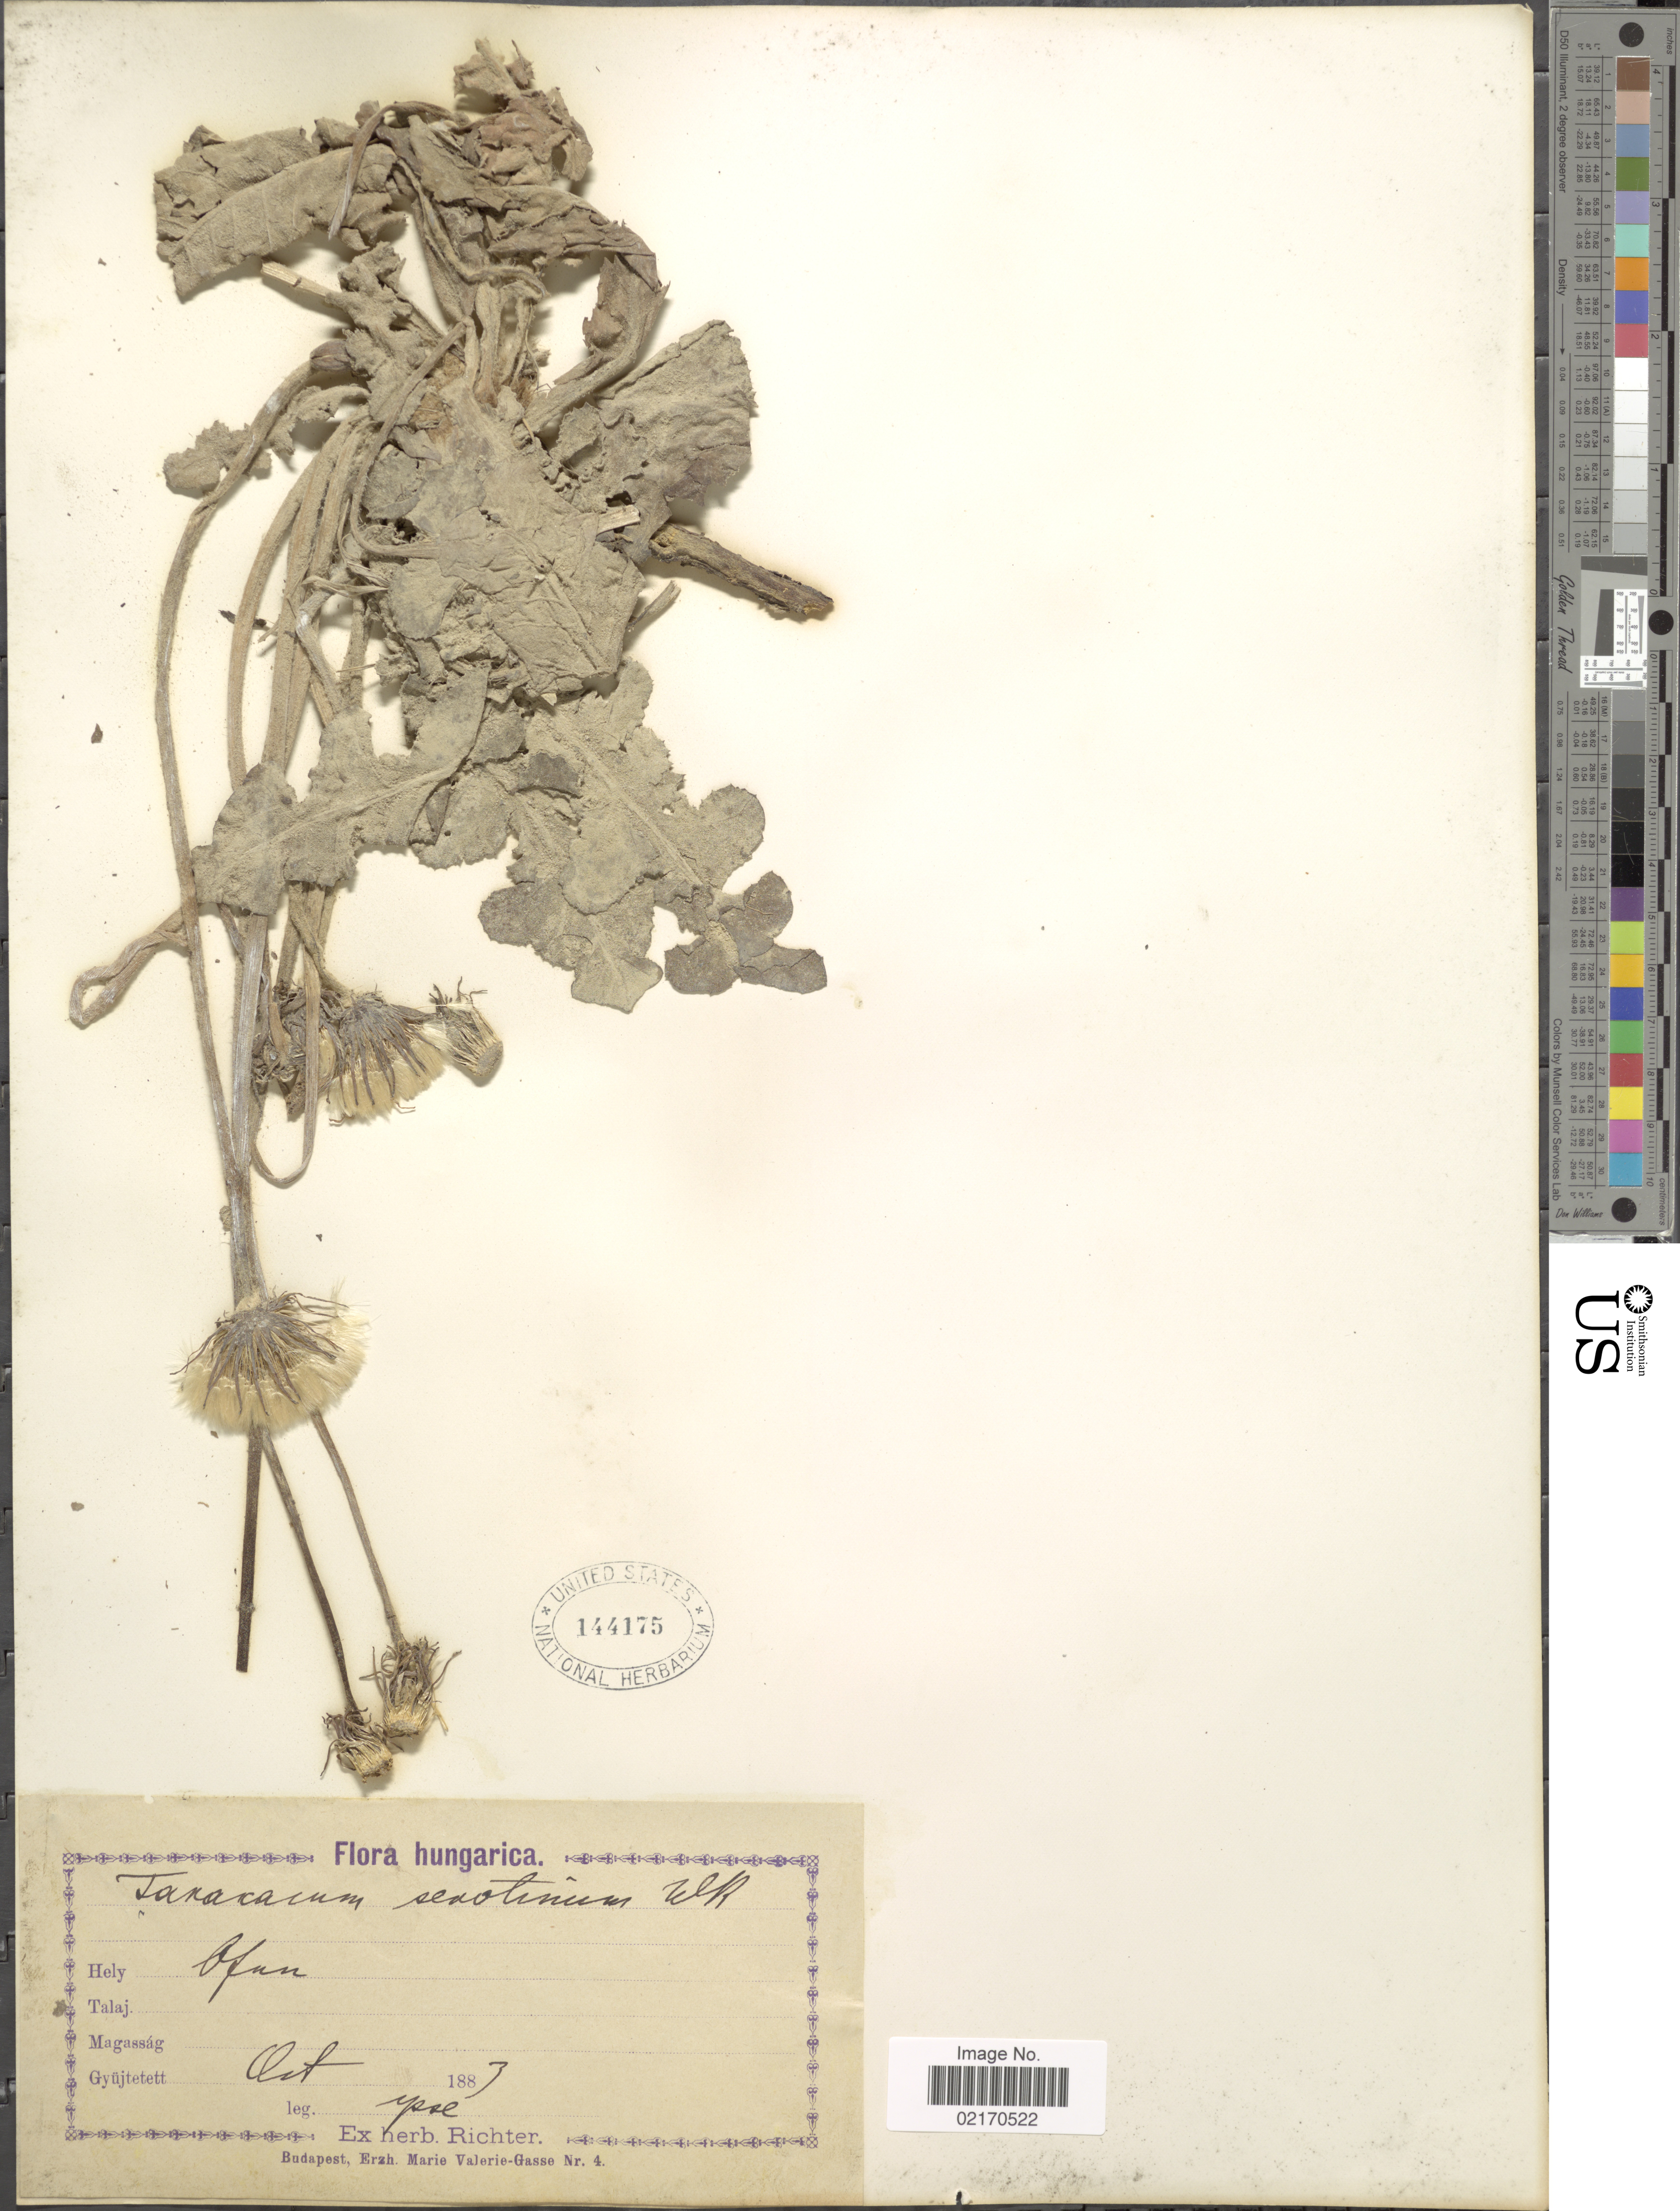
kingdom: Plantae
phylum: Tracheophyta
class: Magnoliopsida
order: Asterales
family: Asteraceae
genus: Taraxacum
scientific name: Taraxacum serotinum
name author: (Waldst. & Kit.) Fisch.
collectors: -- Richter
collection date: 1883-10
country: Hungary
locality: Hely Ofun. [interpreted]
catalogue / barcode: US 144175